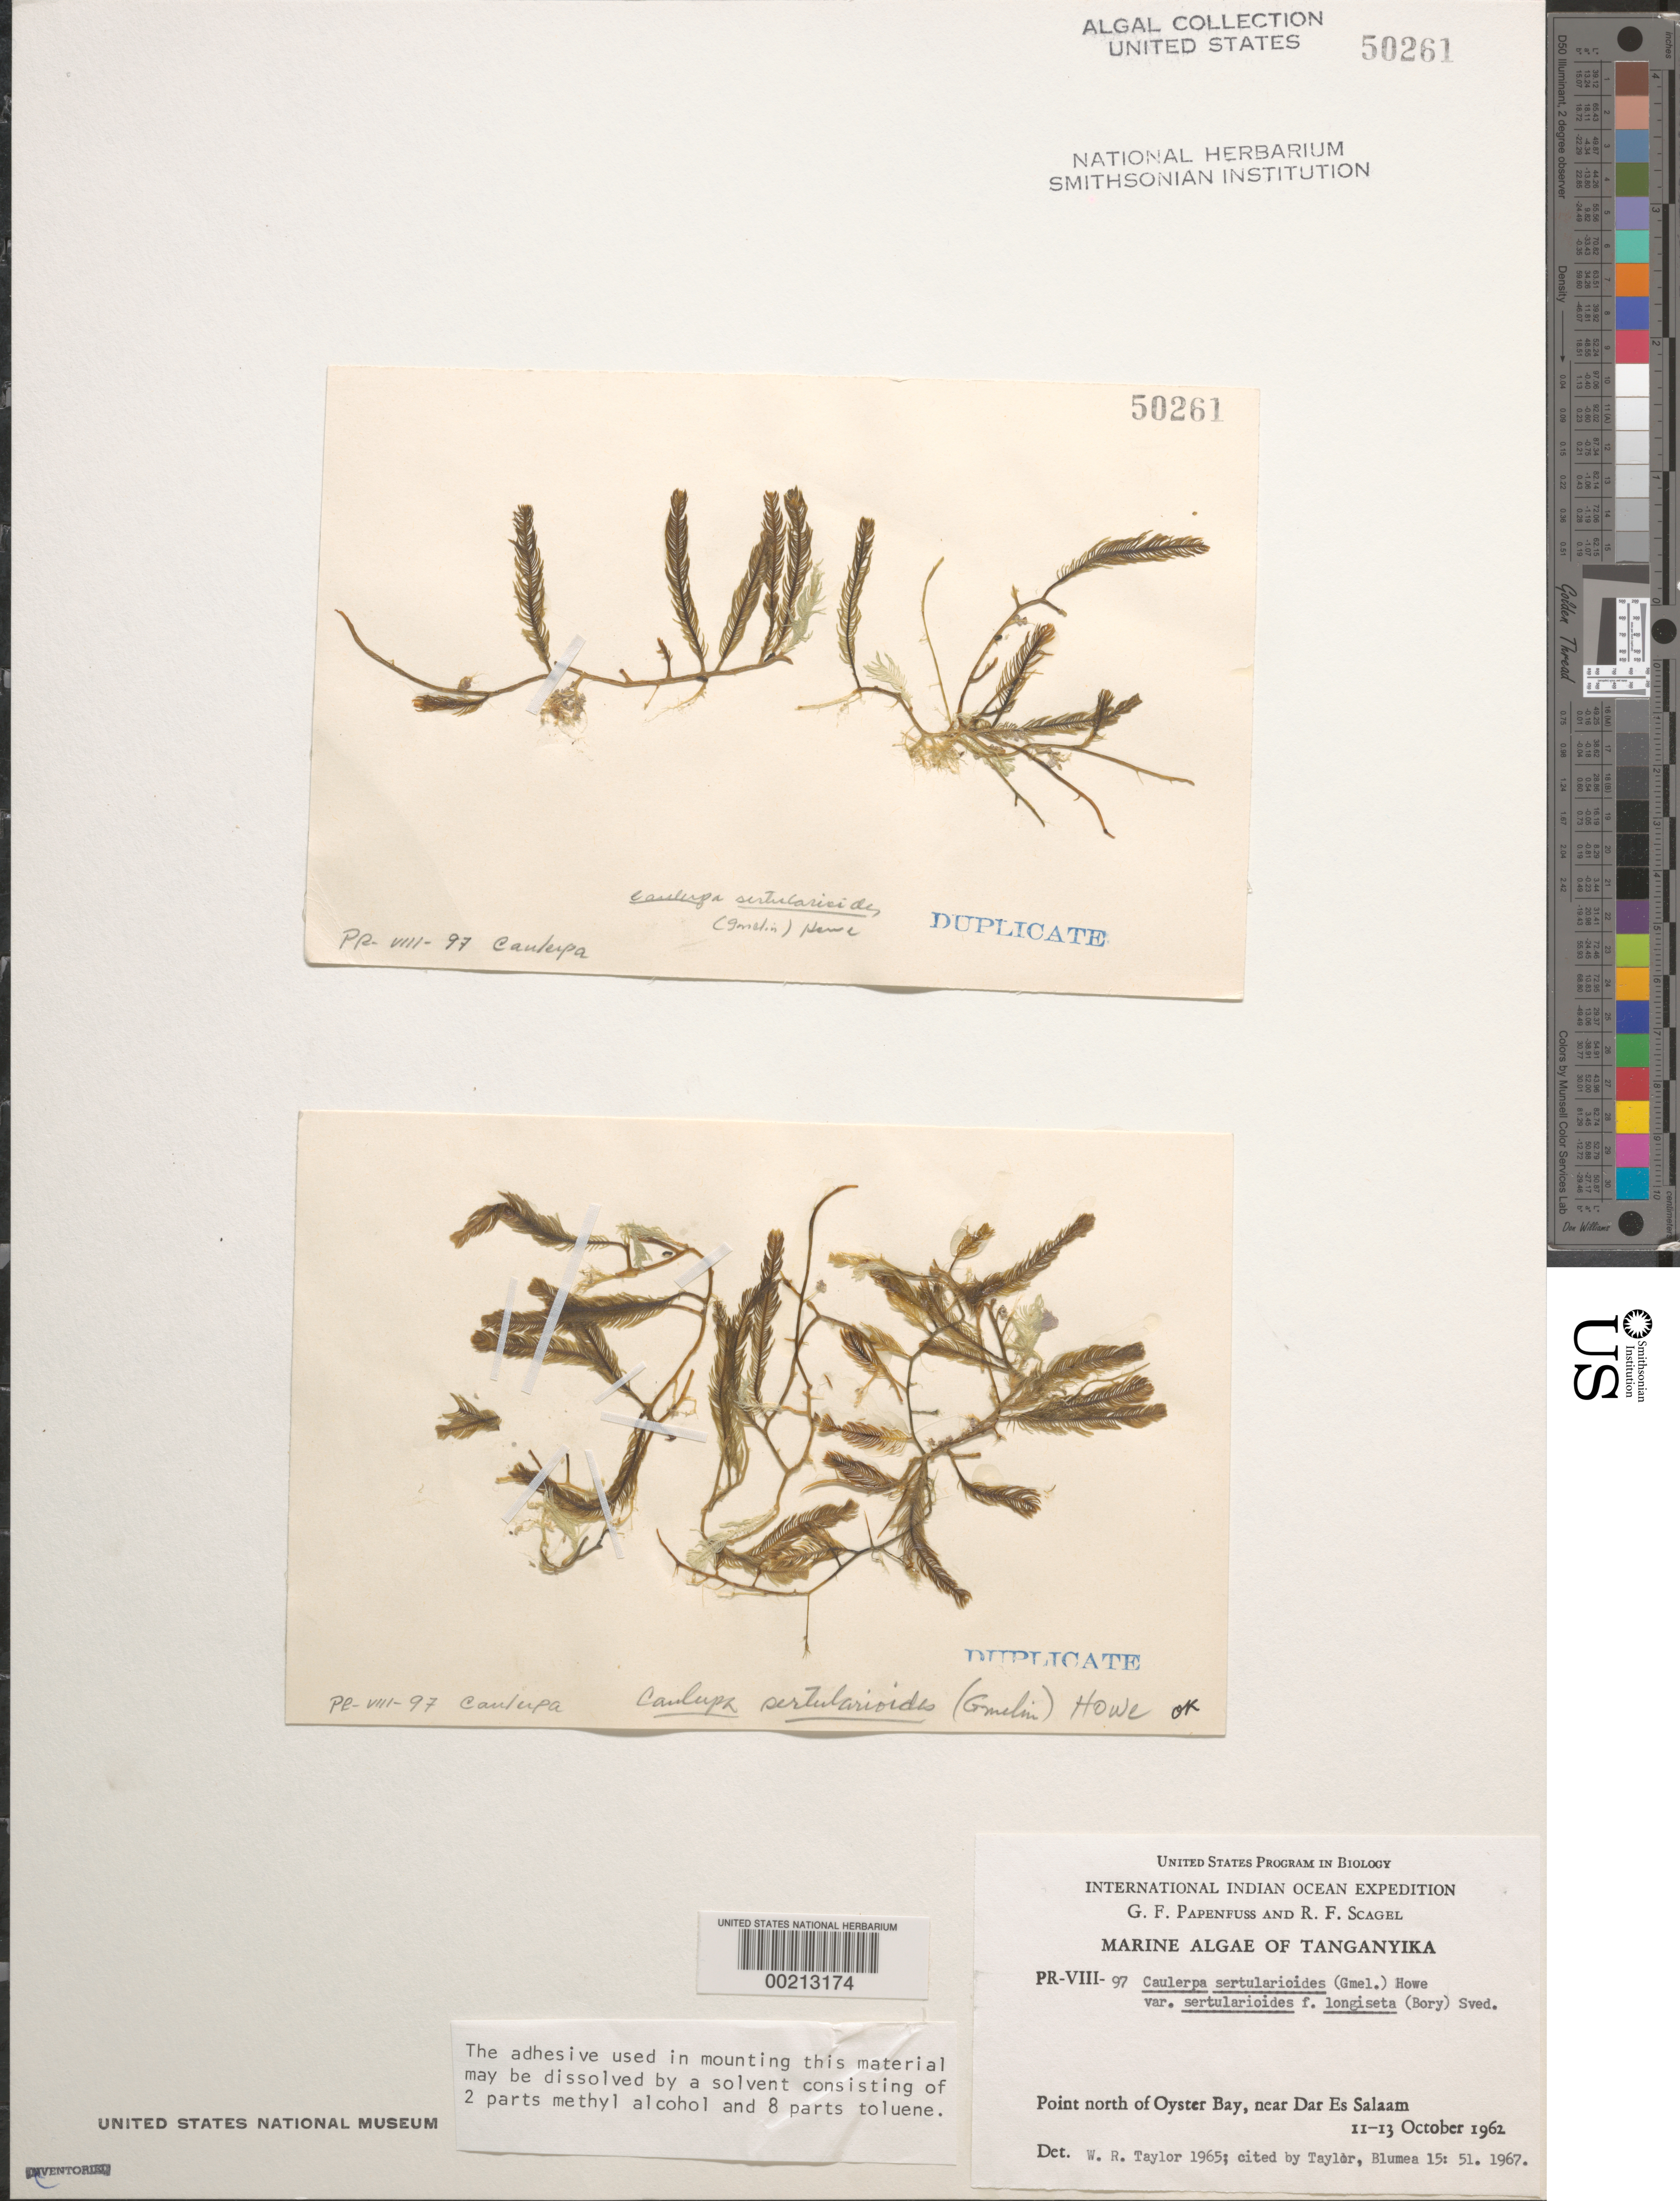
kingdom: Plantae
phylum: Chlorophyta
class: Ulvophyceae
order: Bryopsidales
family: Caulerpaceae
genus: Caulerpa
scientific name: Caulerpa sertularioides var. sertularioides forma longiseta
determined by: Taylor, William R.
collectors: G. Papenfuss & R. F. Scagel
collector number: PR-VIII-97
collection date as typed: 11 Oct 1962 to 13 Oct 1962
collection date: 1962-10-11/1962-10-13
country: Tanzania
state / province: Dar es Salaam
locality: Point north of Oyster Bay, near Dar Es Salaam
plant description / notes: International Indian Ocean Expedition, 1962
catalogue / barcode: US 50261